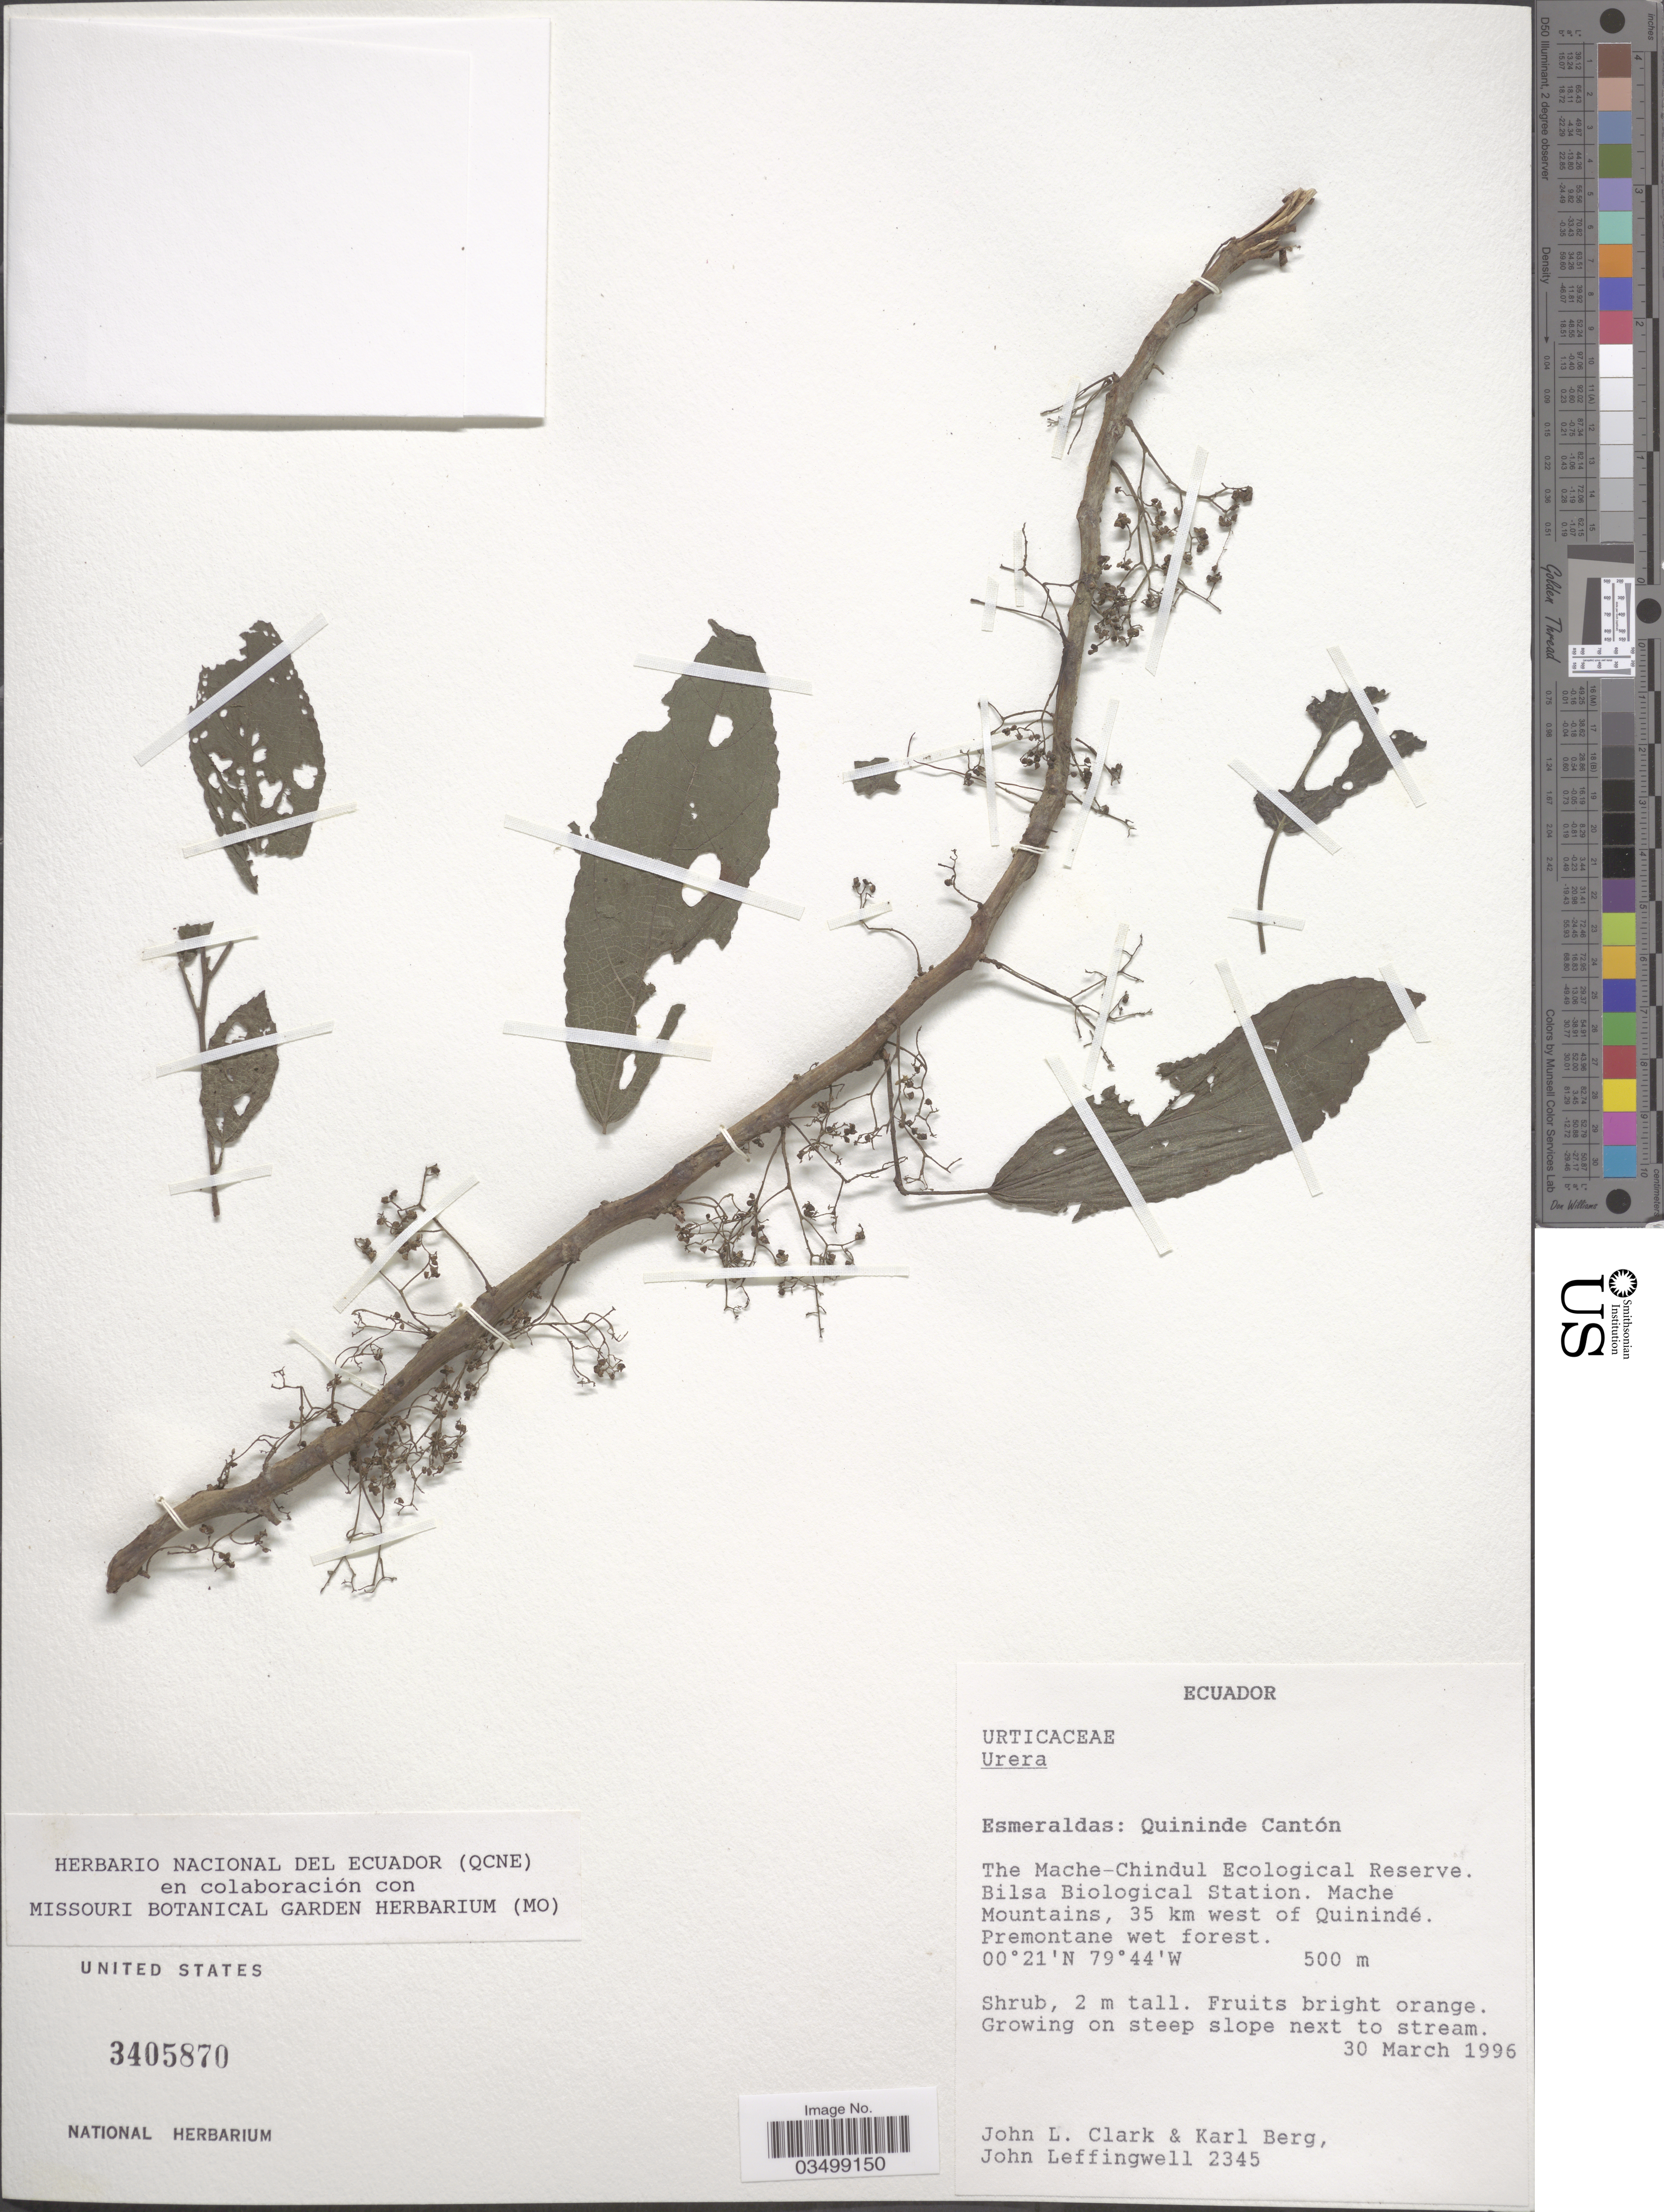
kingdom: Plantae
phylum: Tracheophyta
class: Magnoliopsida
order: Rosales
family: Urticaceae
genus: Urera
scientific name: Urera sp.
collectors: J. L. Clark, K. Berg & J. Leffingwell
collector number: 2345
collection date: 1996-03-30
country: Ecuador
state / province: Esmeraldas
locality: Quininde Cantón. The Mache-Chindul Ecological Reserve. Bilsa Biological Station. Mache Mountains, 35 km west of Quinindé. Premontane wet forest.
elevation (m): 500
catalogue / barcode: US 3405870